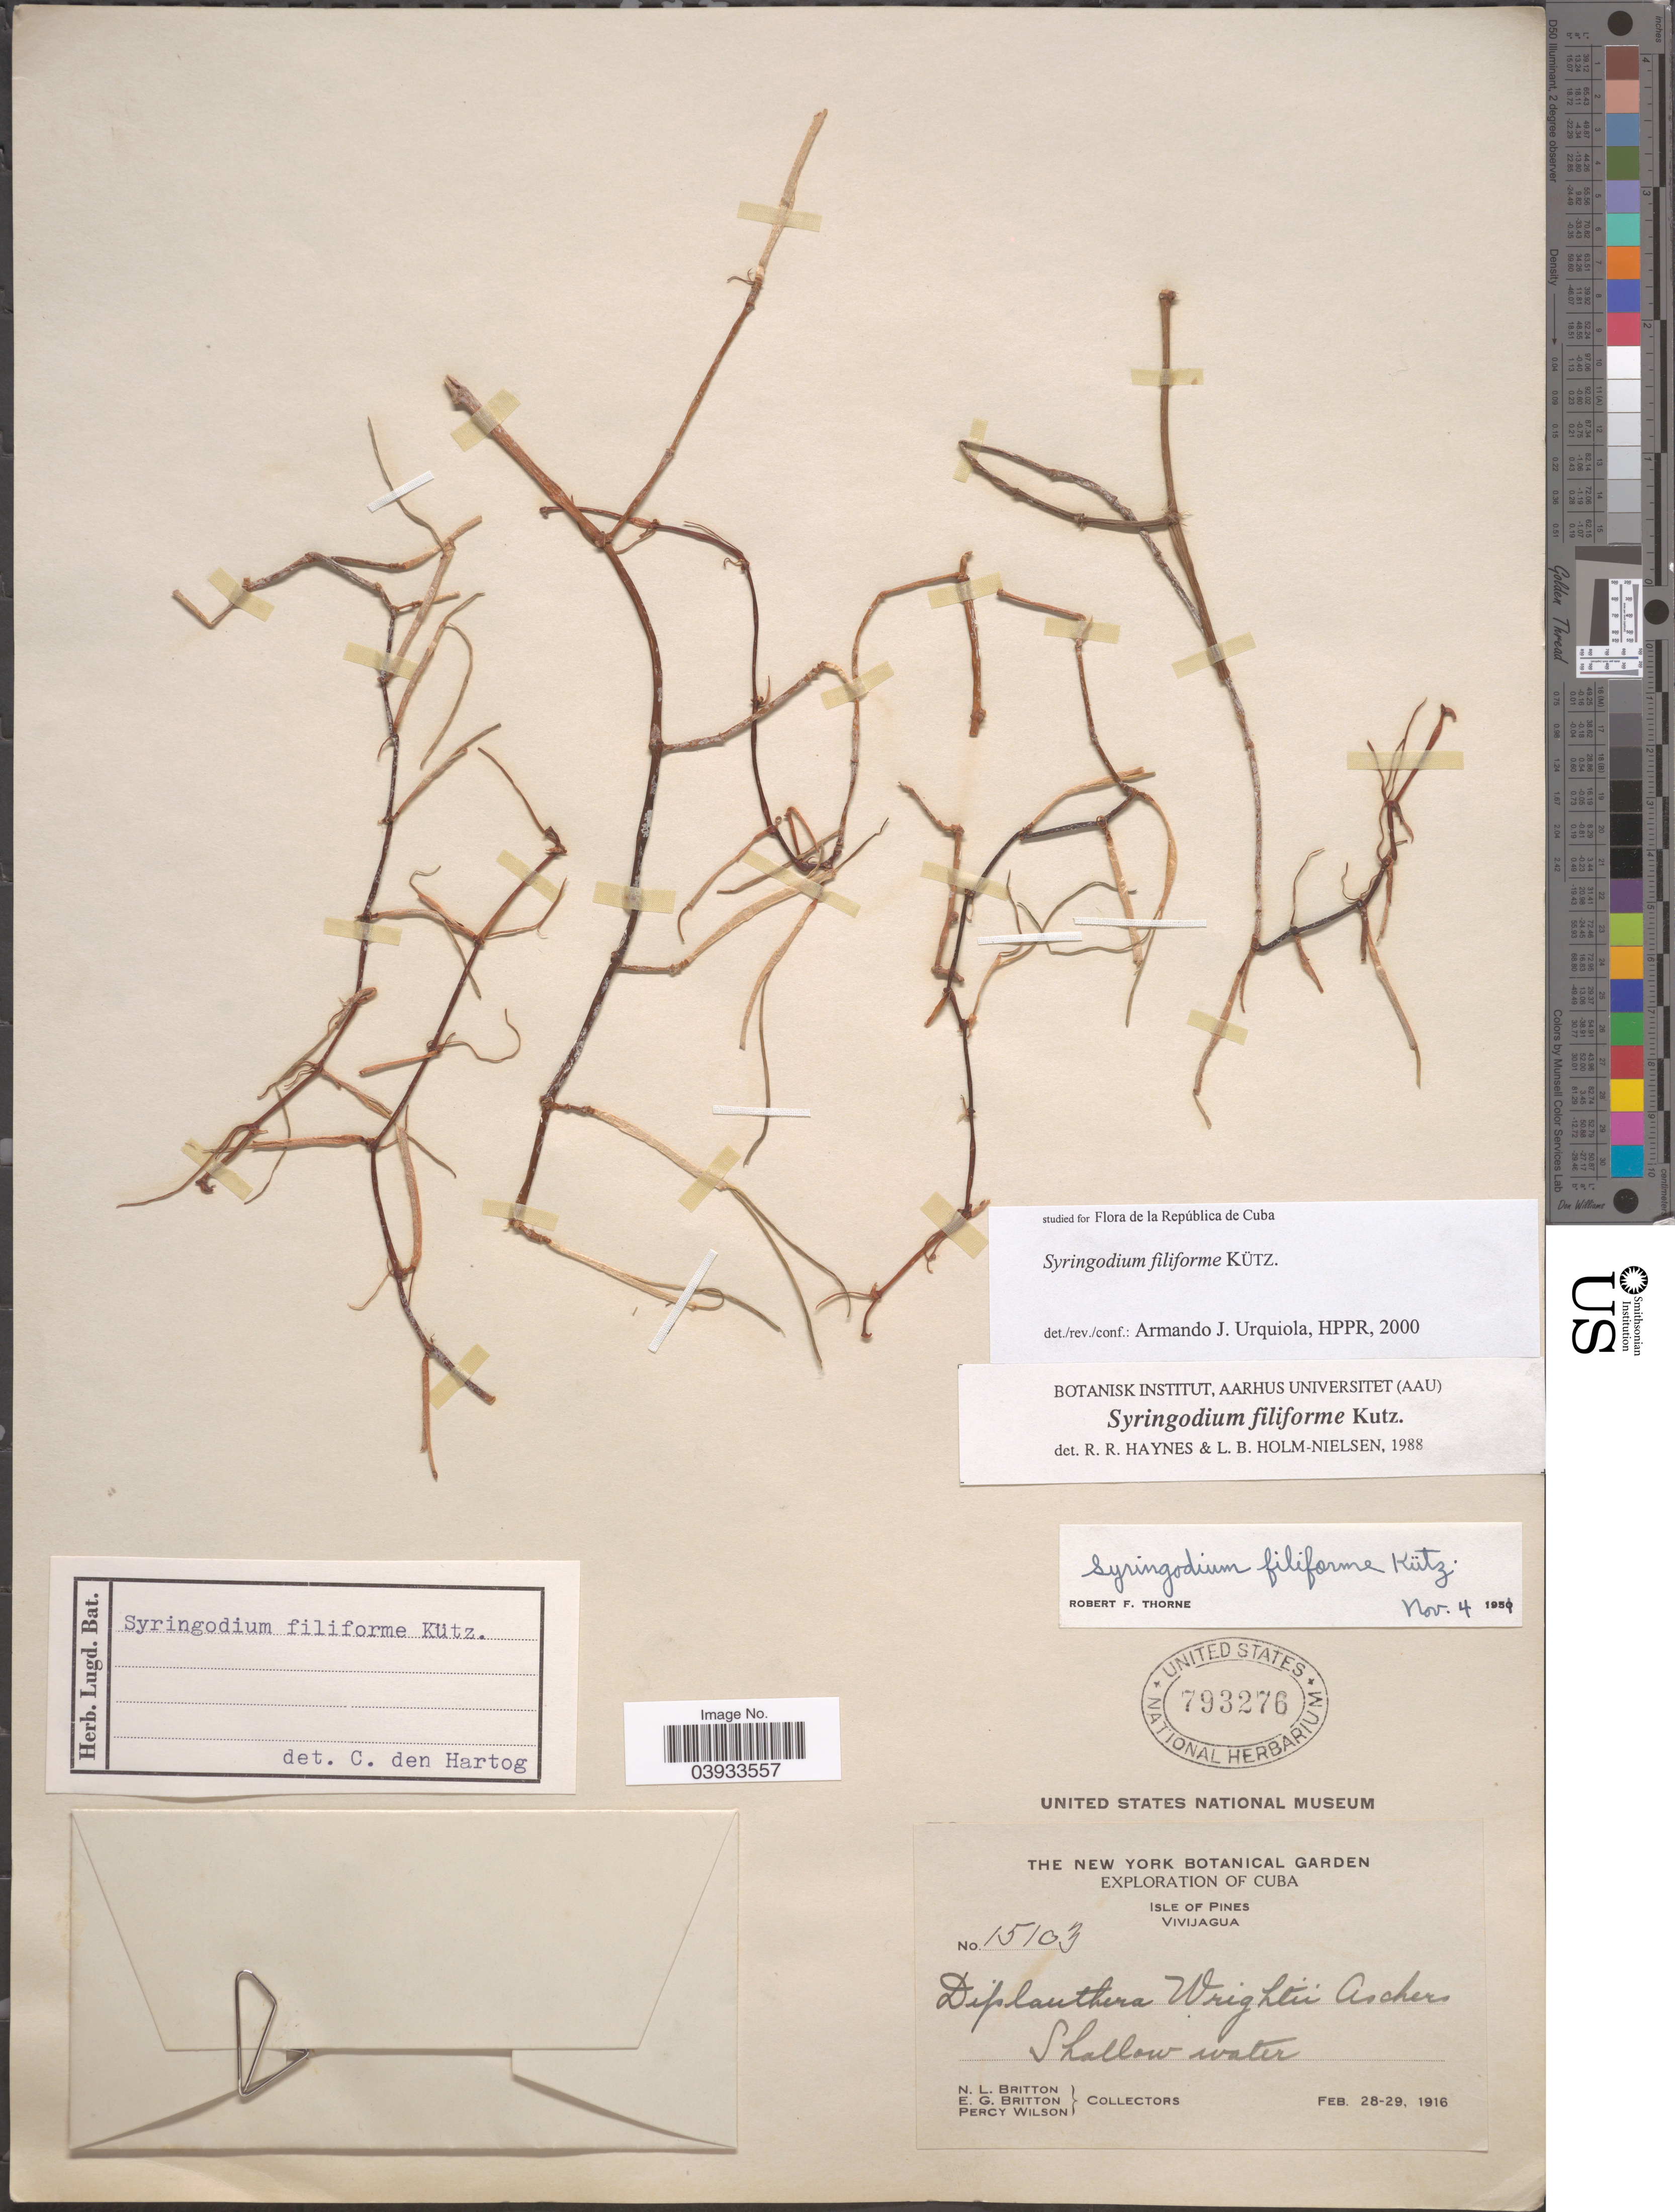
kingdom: Plantae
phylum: Tracheophyta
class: Liliopsida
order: Alismatales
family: Cymodoceaceae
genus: Syringodium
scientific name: Syringodium filiforme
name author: Kütz.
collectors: N. Britton, E. G. Britton & P. Wilson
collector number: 15103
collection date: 1916-02-28/1916-02-29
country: Cuba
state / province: Isla de la Juventud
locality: Isle of Pines. Vivijagua.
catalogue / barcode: US 793276